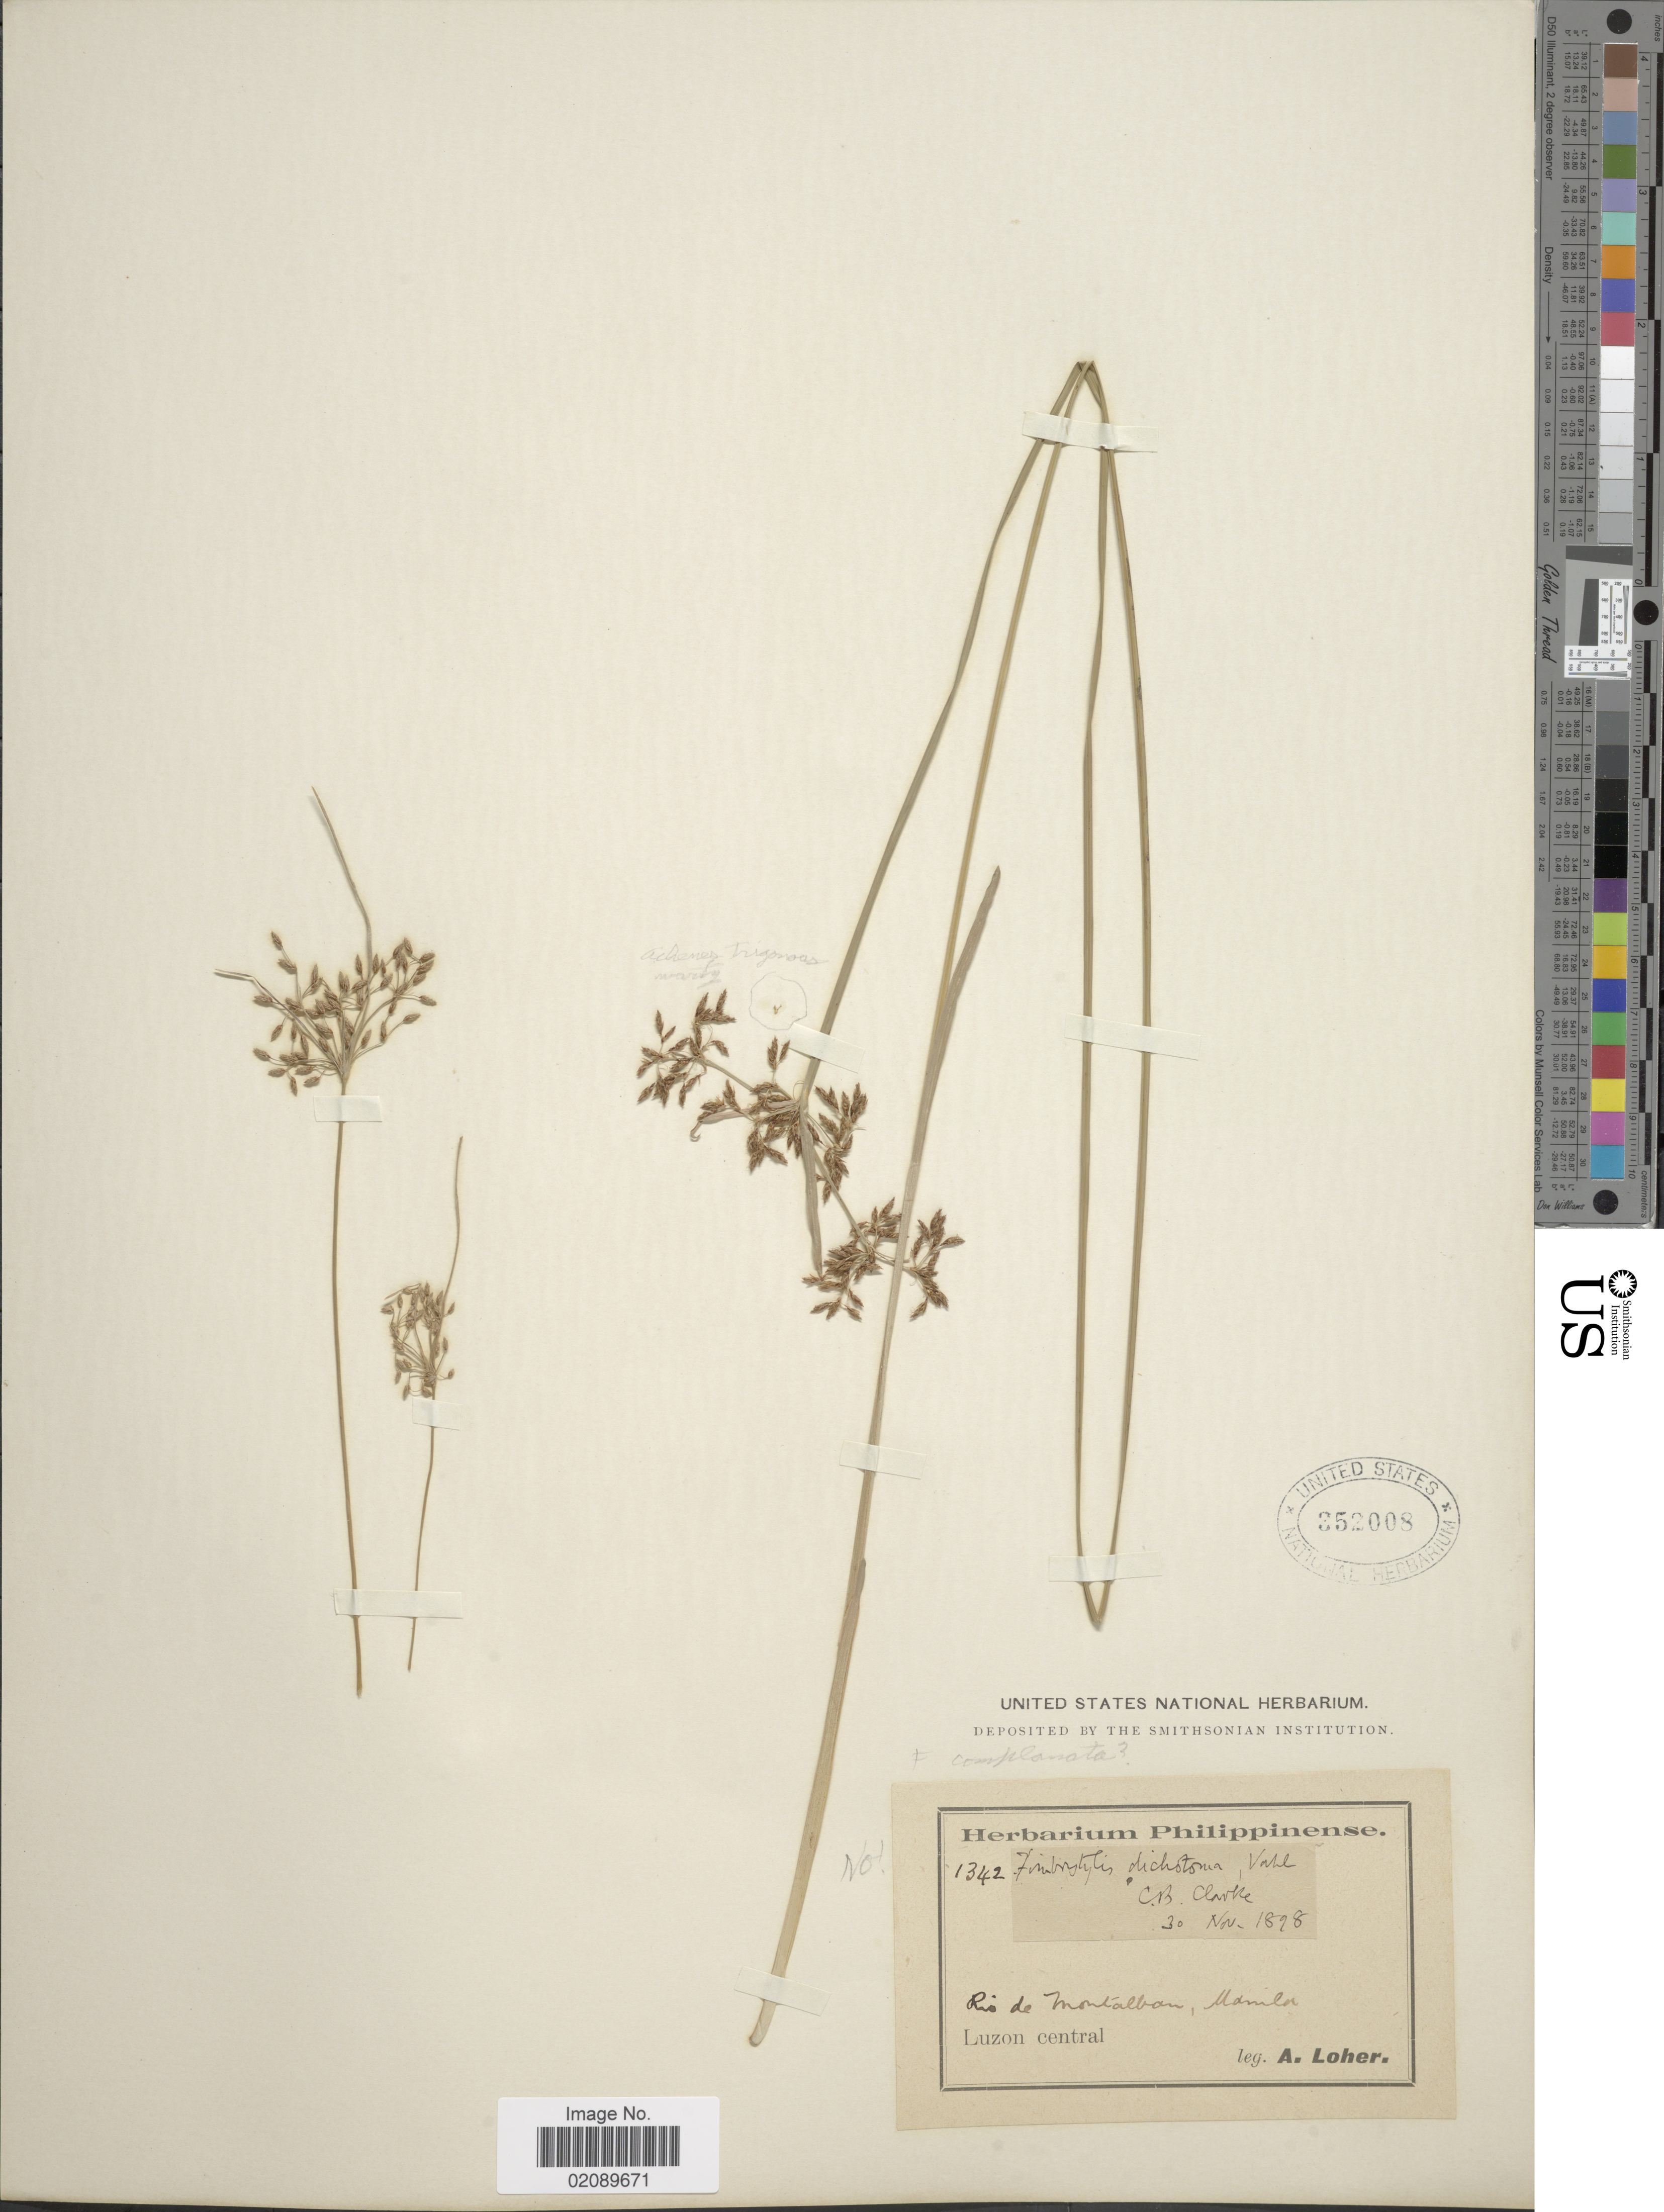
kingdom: Plantae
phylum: Tracheophyta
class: Liliopsida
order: Poales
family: Cyperaceae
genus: Fimbristylis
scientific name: Fimbristylis complanata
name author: (Retz.) Link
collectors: A. Loher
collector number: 1342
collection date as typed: "collection date" is probably date of determination by C.B. Clarke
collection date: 1898-11-30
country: Philippines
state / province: Central Luzon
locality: Rio de Montalban, Manila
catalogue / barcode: US 352008